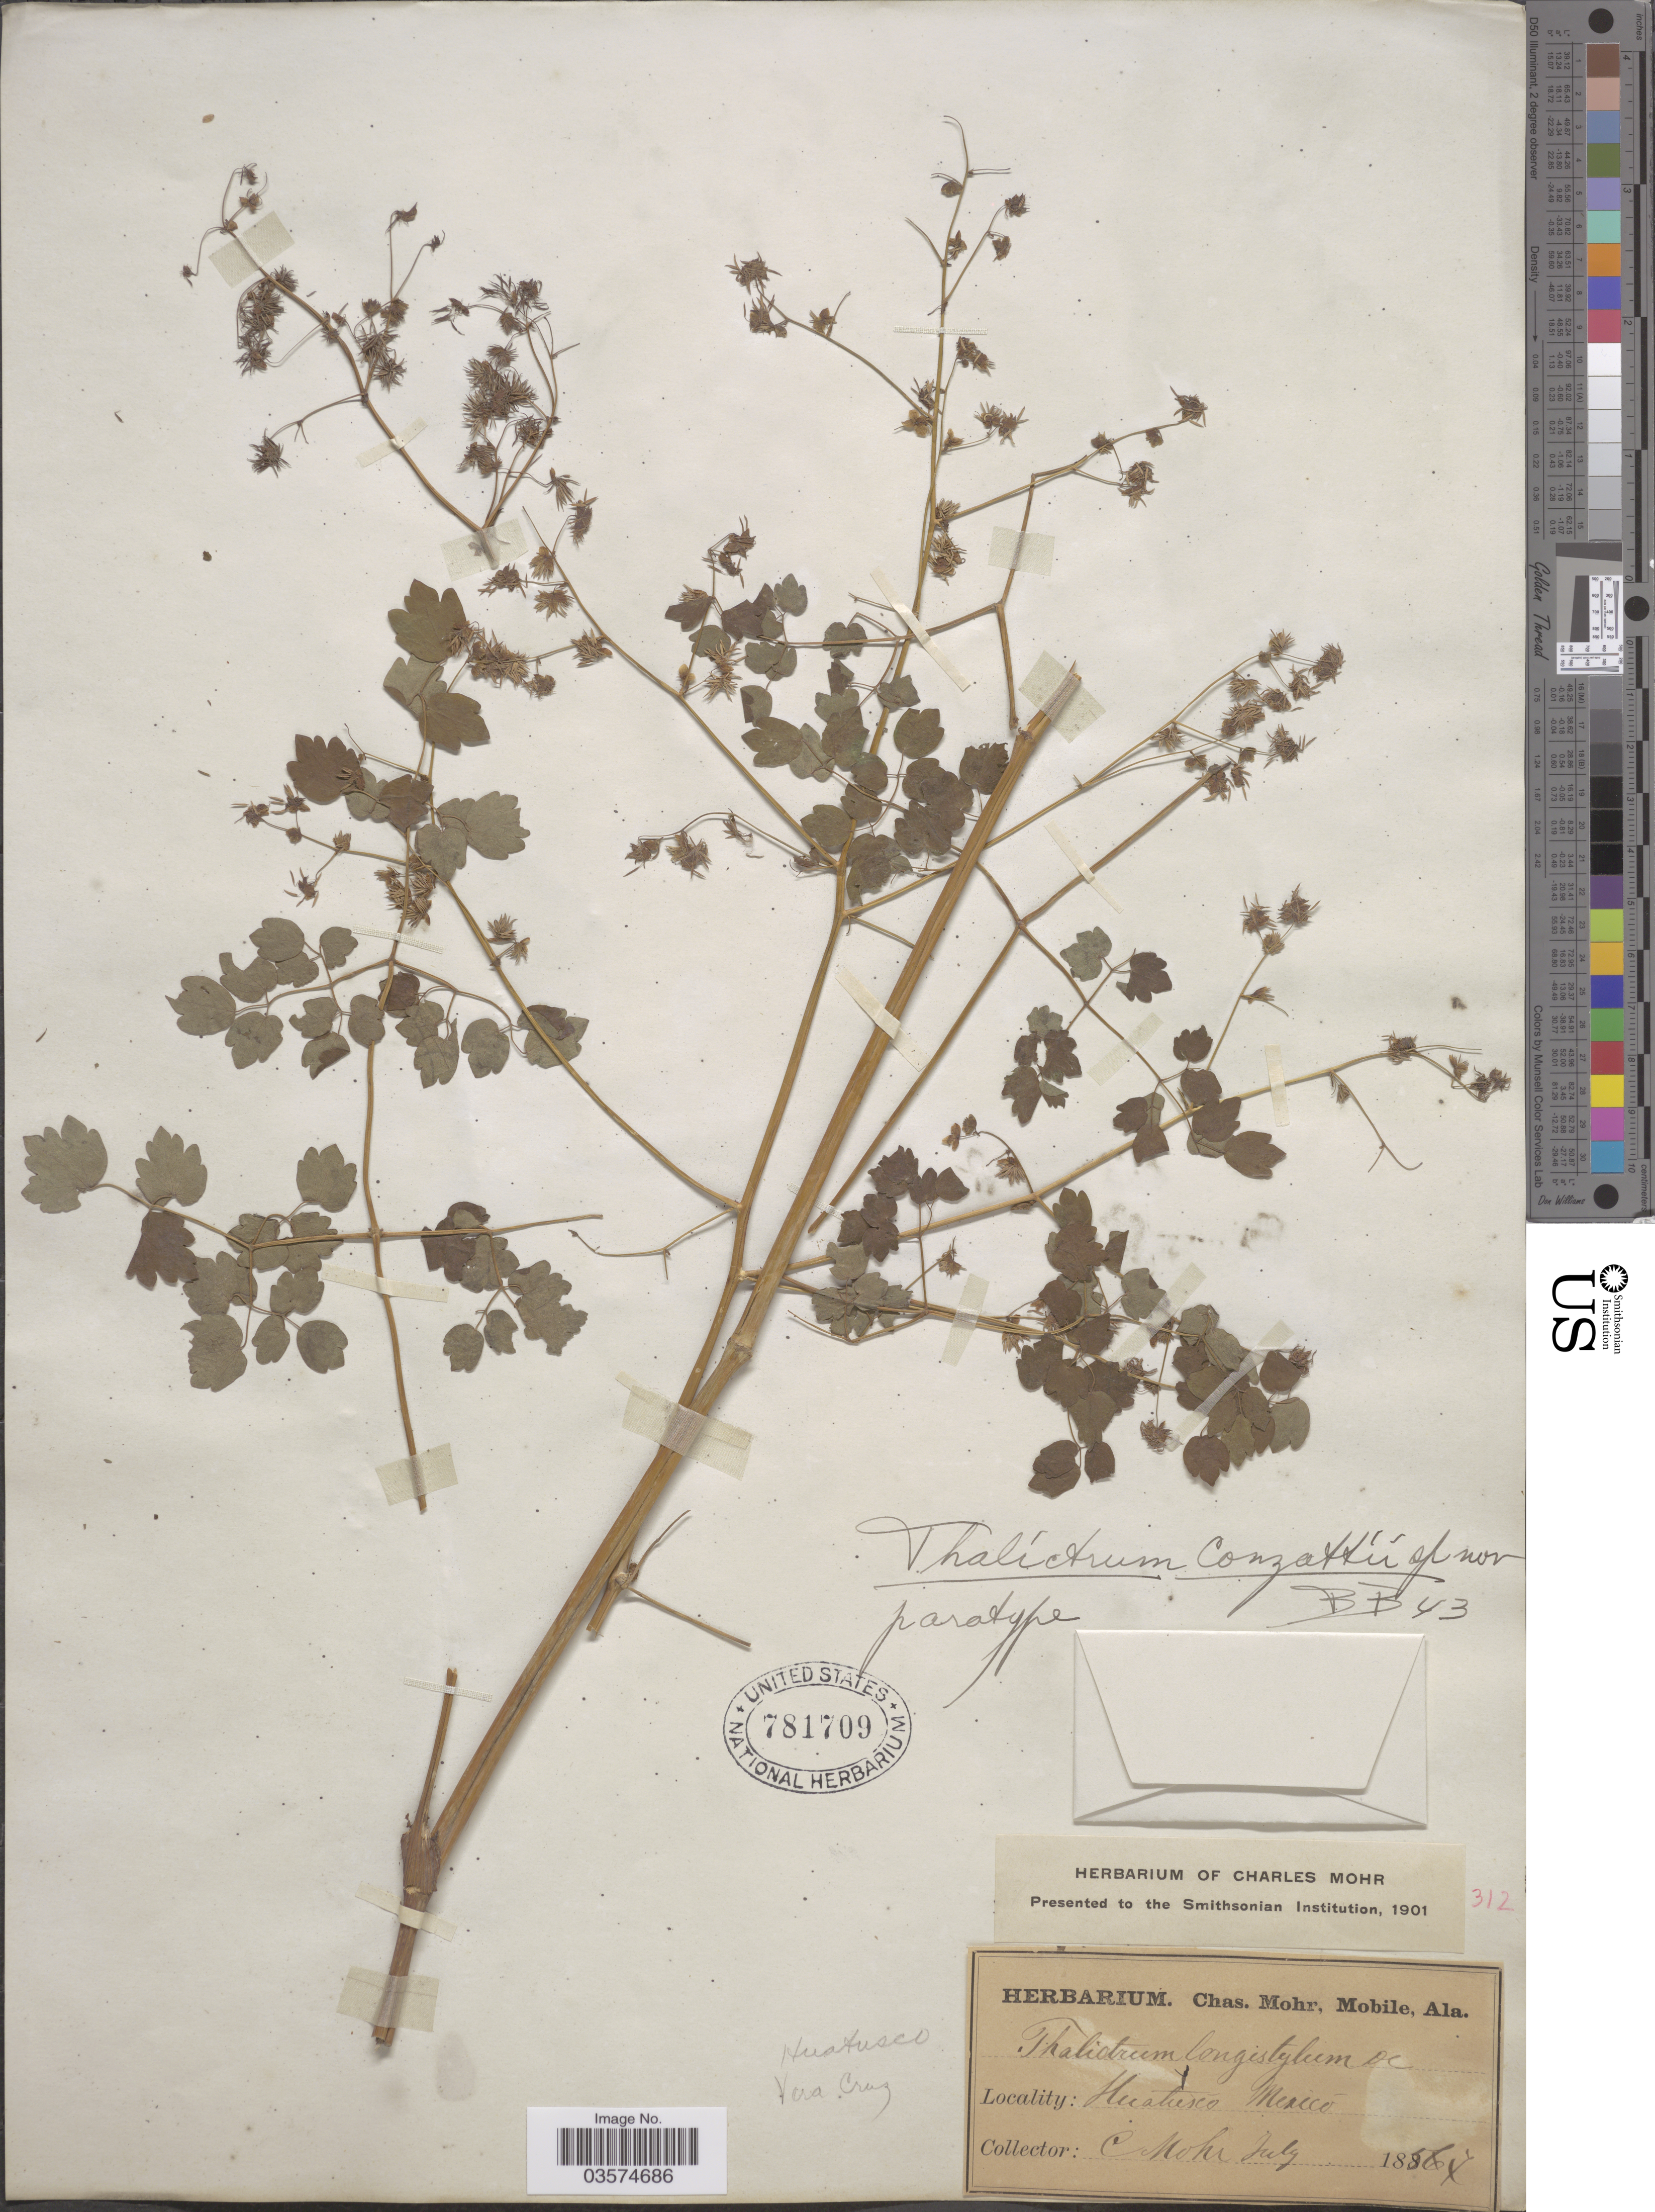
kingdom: Plantae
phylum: Tracheophyta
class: Magnoliopsida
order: Ranunculales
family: Ranunculaceae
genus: Thalictrum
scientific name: Thalictrum conzattii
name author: B. Boivin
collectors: C. T. Mohr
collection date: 1856-07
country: Mexico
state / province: Veracruz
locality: Huatusco. Vera Cruz.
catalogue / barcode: US 781709